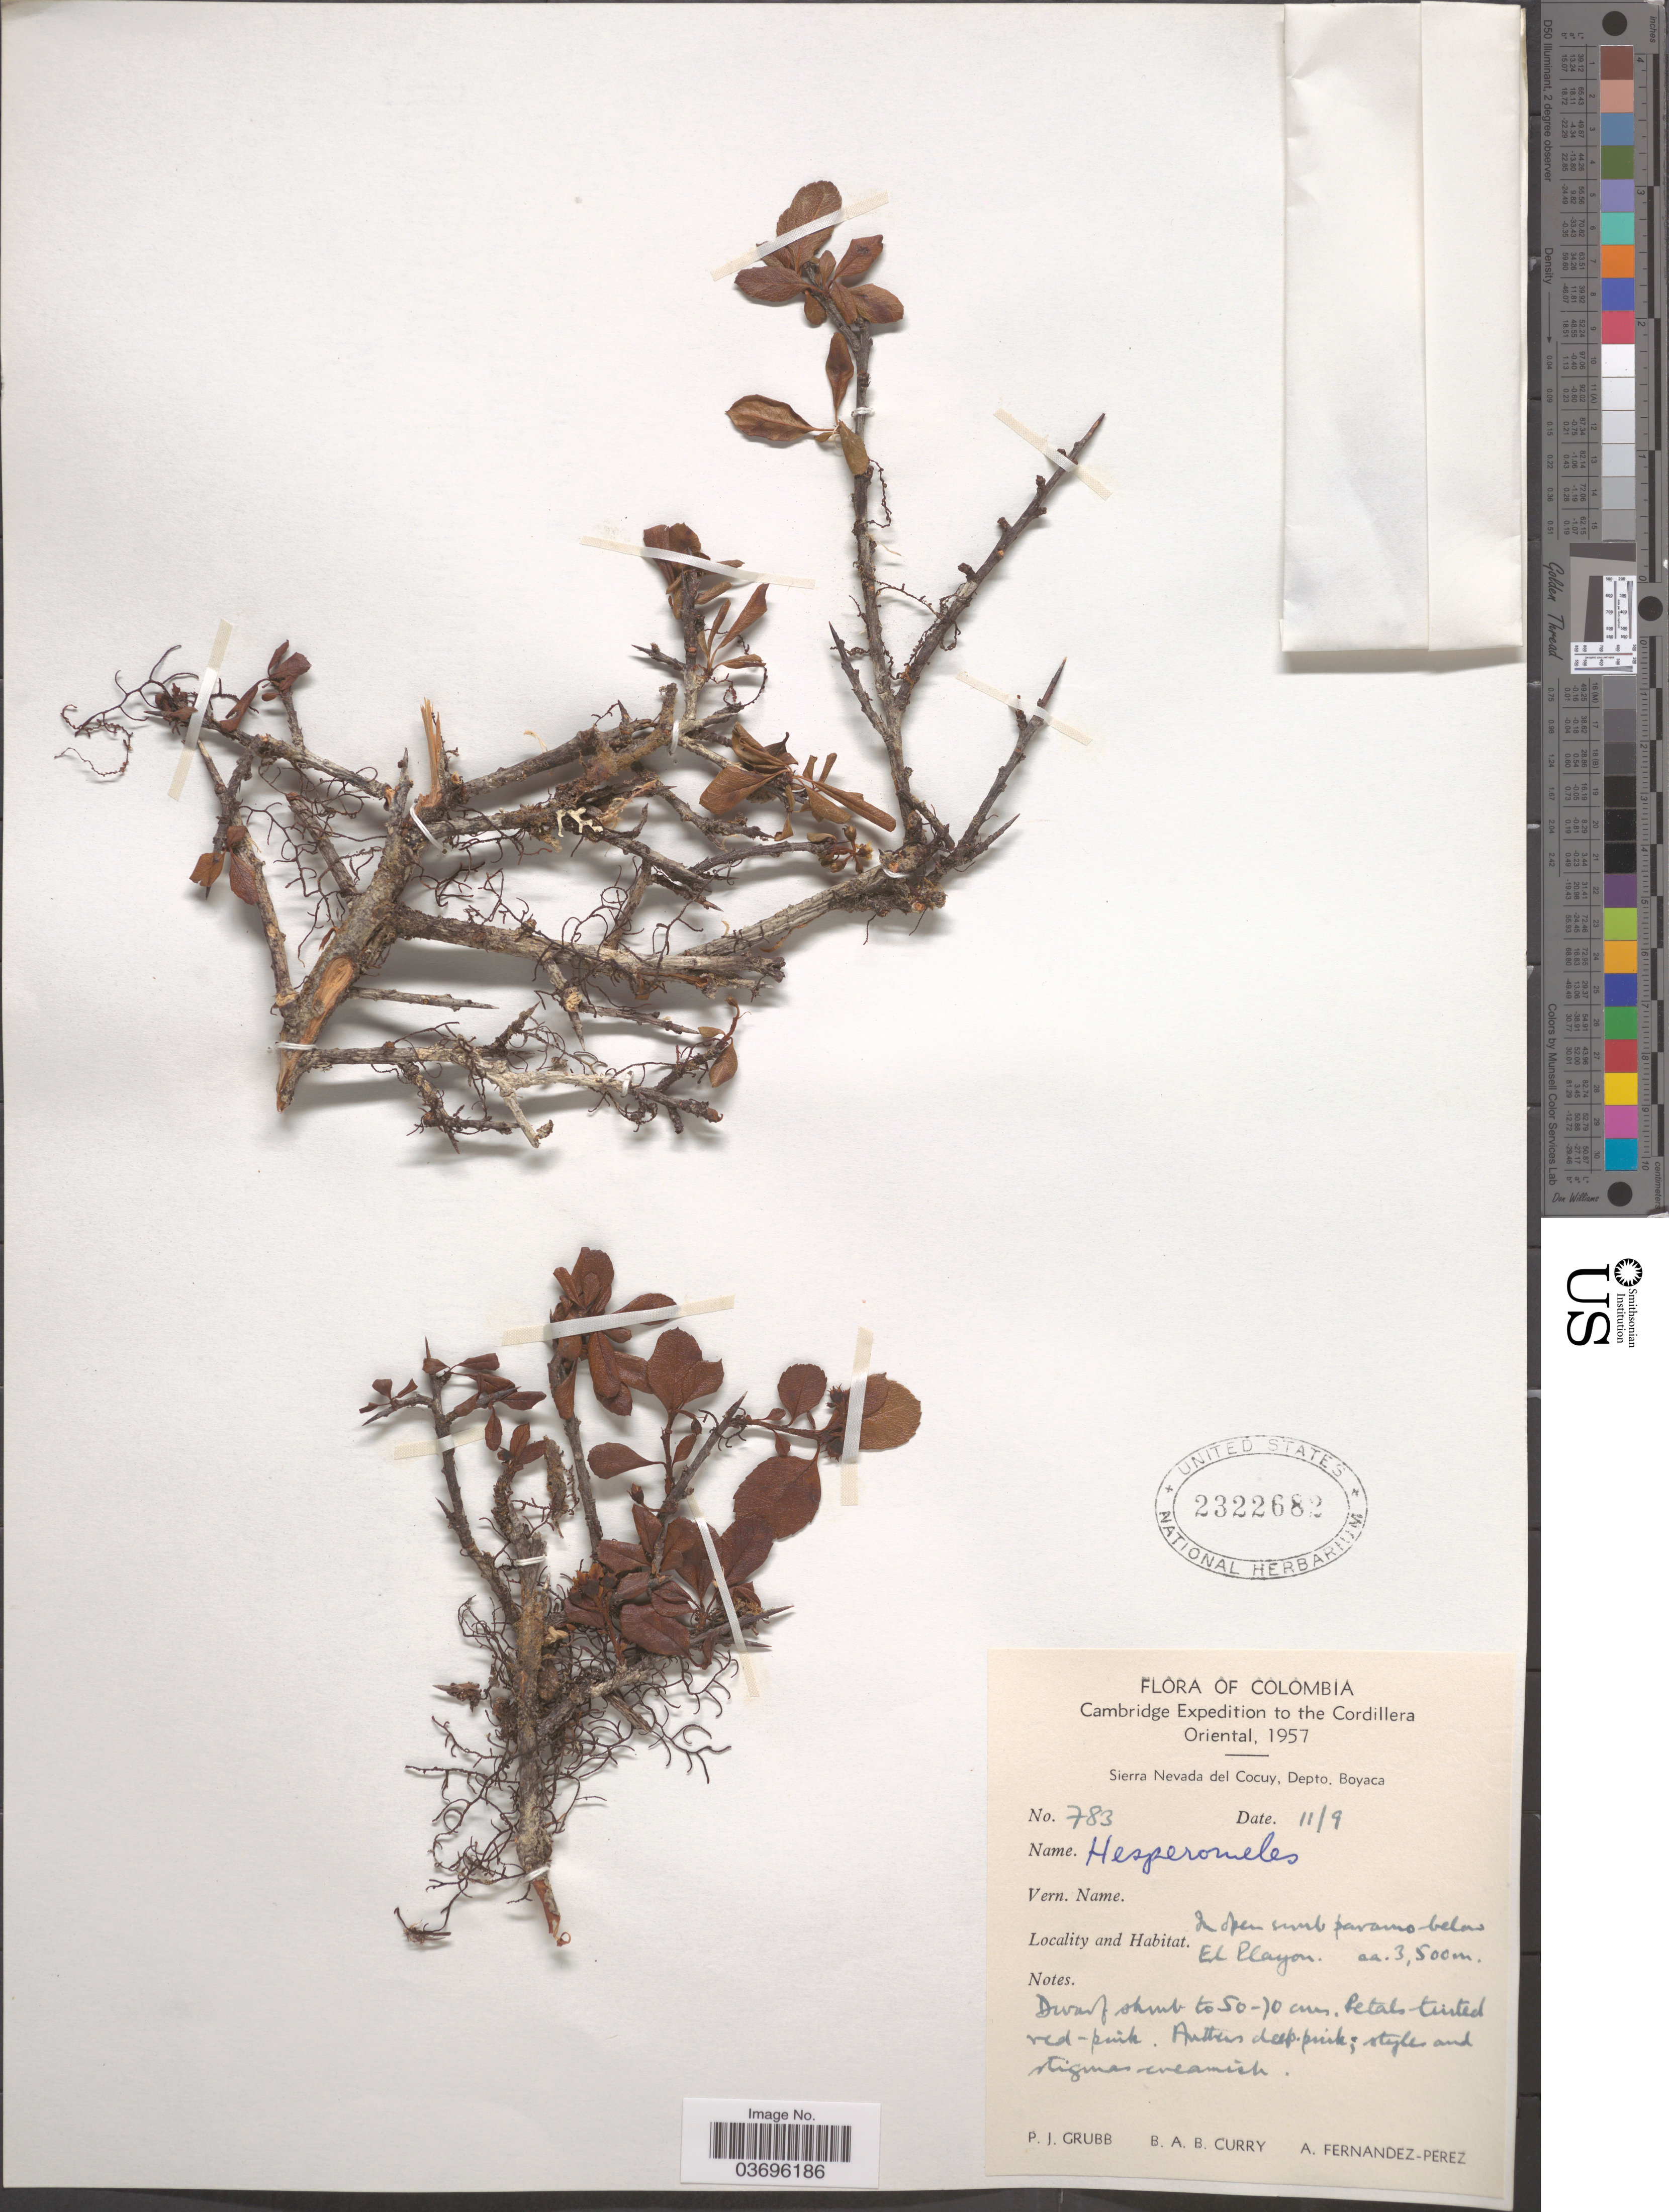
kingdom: Plantae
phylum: Tracheophyta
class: Magnoliopsida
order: Rosales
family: Rosaceae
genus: Hesperomeles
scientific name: Hesperomeles sp.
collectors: P. J. Grubb, B. A. B. Curry & A. Fernández-Pérez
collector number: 783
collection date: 1957-09-11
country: Colombia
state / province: Boyacá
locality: The Cordillera Oriental. Sierra Nevada del Cocuy, Depto. Boyaca. In open scrub paramo below El Playon.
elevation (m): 3500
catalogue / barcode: US 2322682